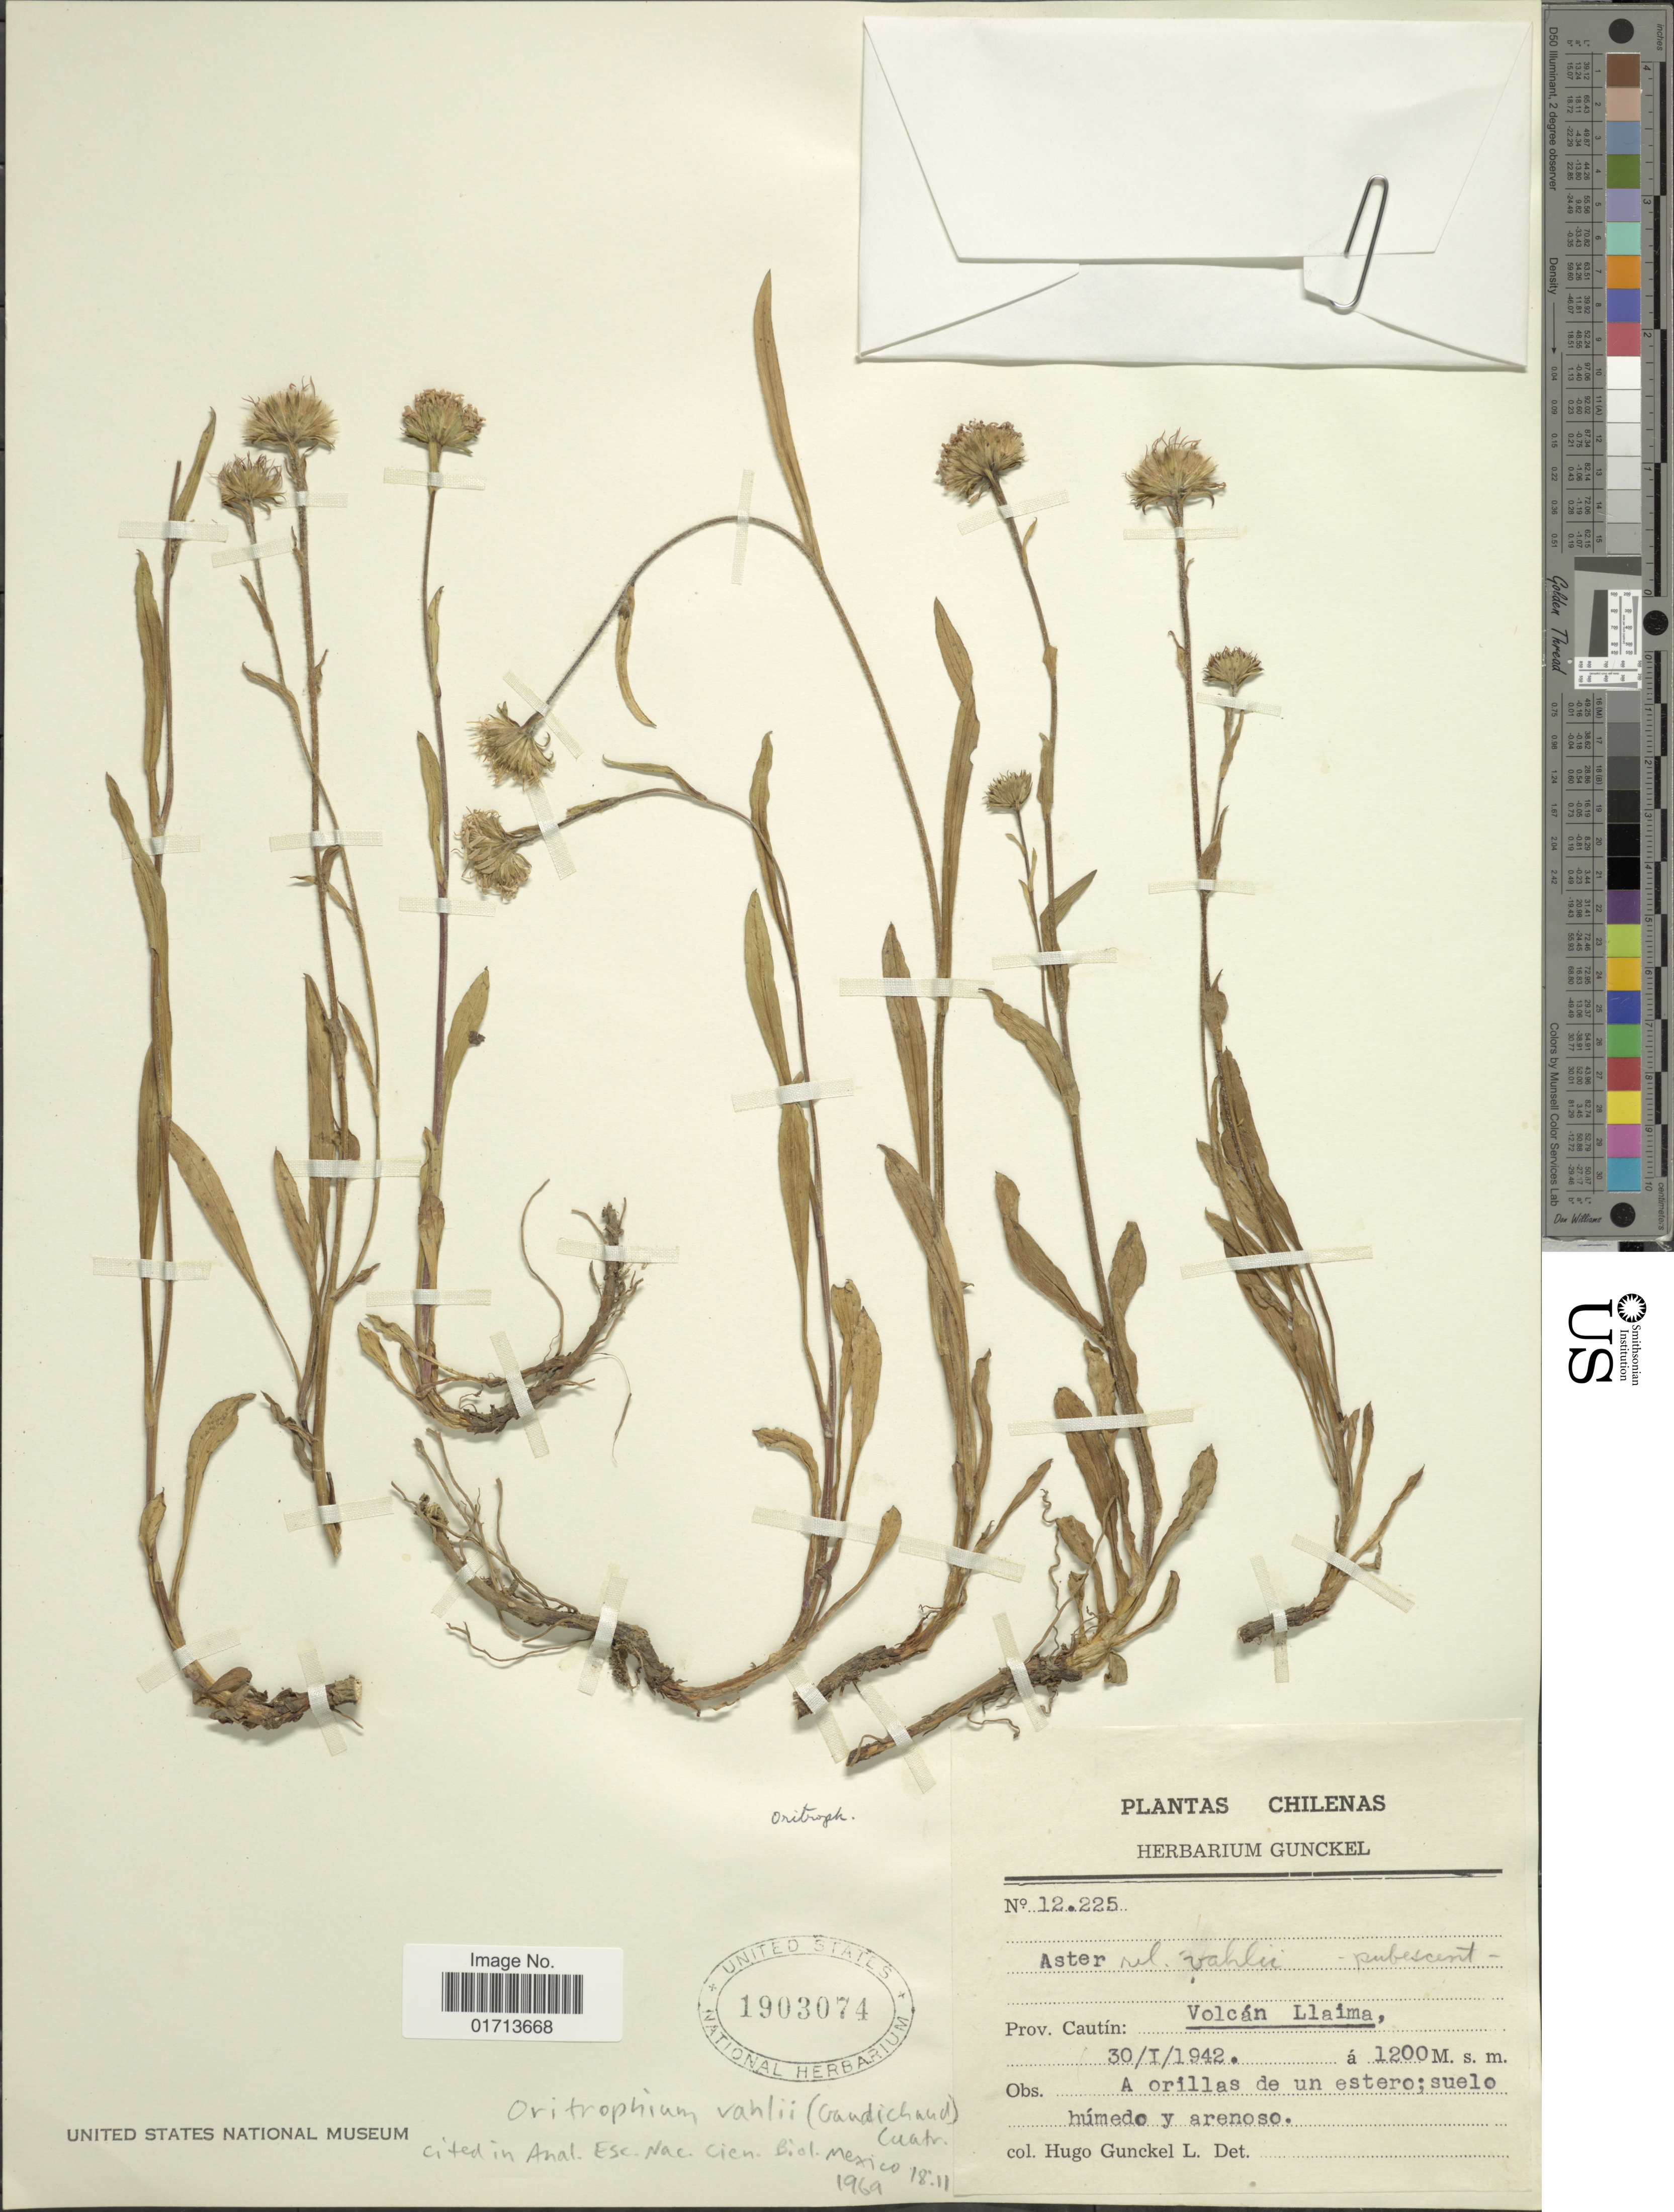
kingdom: Plantae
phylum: Tracheophyta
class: Magnoliopsida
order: Asterales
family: Asteraceae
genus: Oritrophium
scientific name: Oritrophium vahlii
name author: (Gaudich.) Cuatrec.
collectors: H. Gunckel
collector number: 12225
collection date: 1942-01-30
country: Chile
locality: Prov. Cautin: Volcan Llaima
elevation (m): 1200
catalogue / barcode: US 1903074